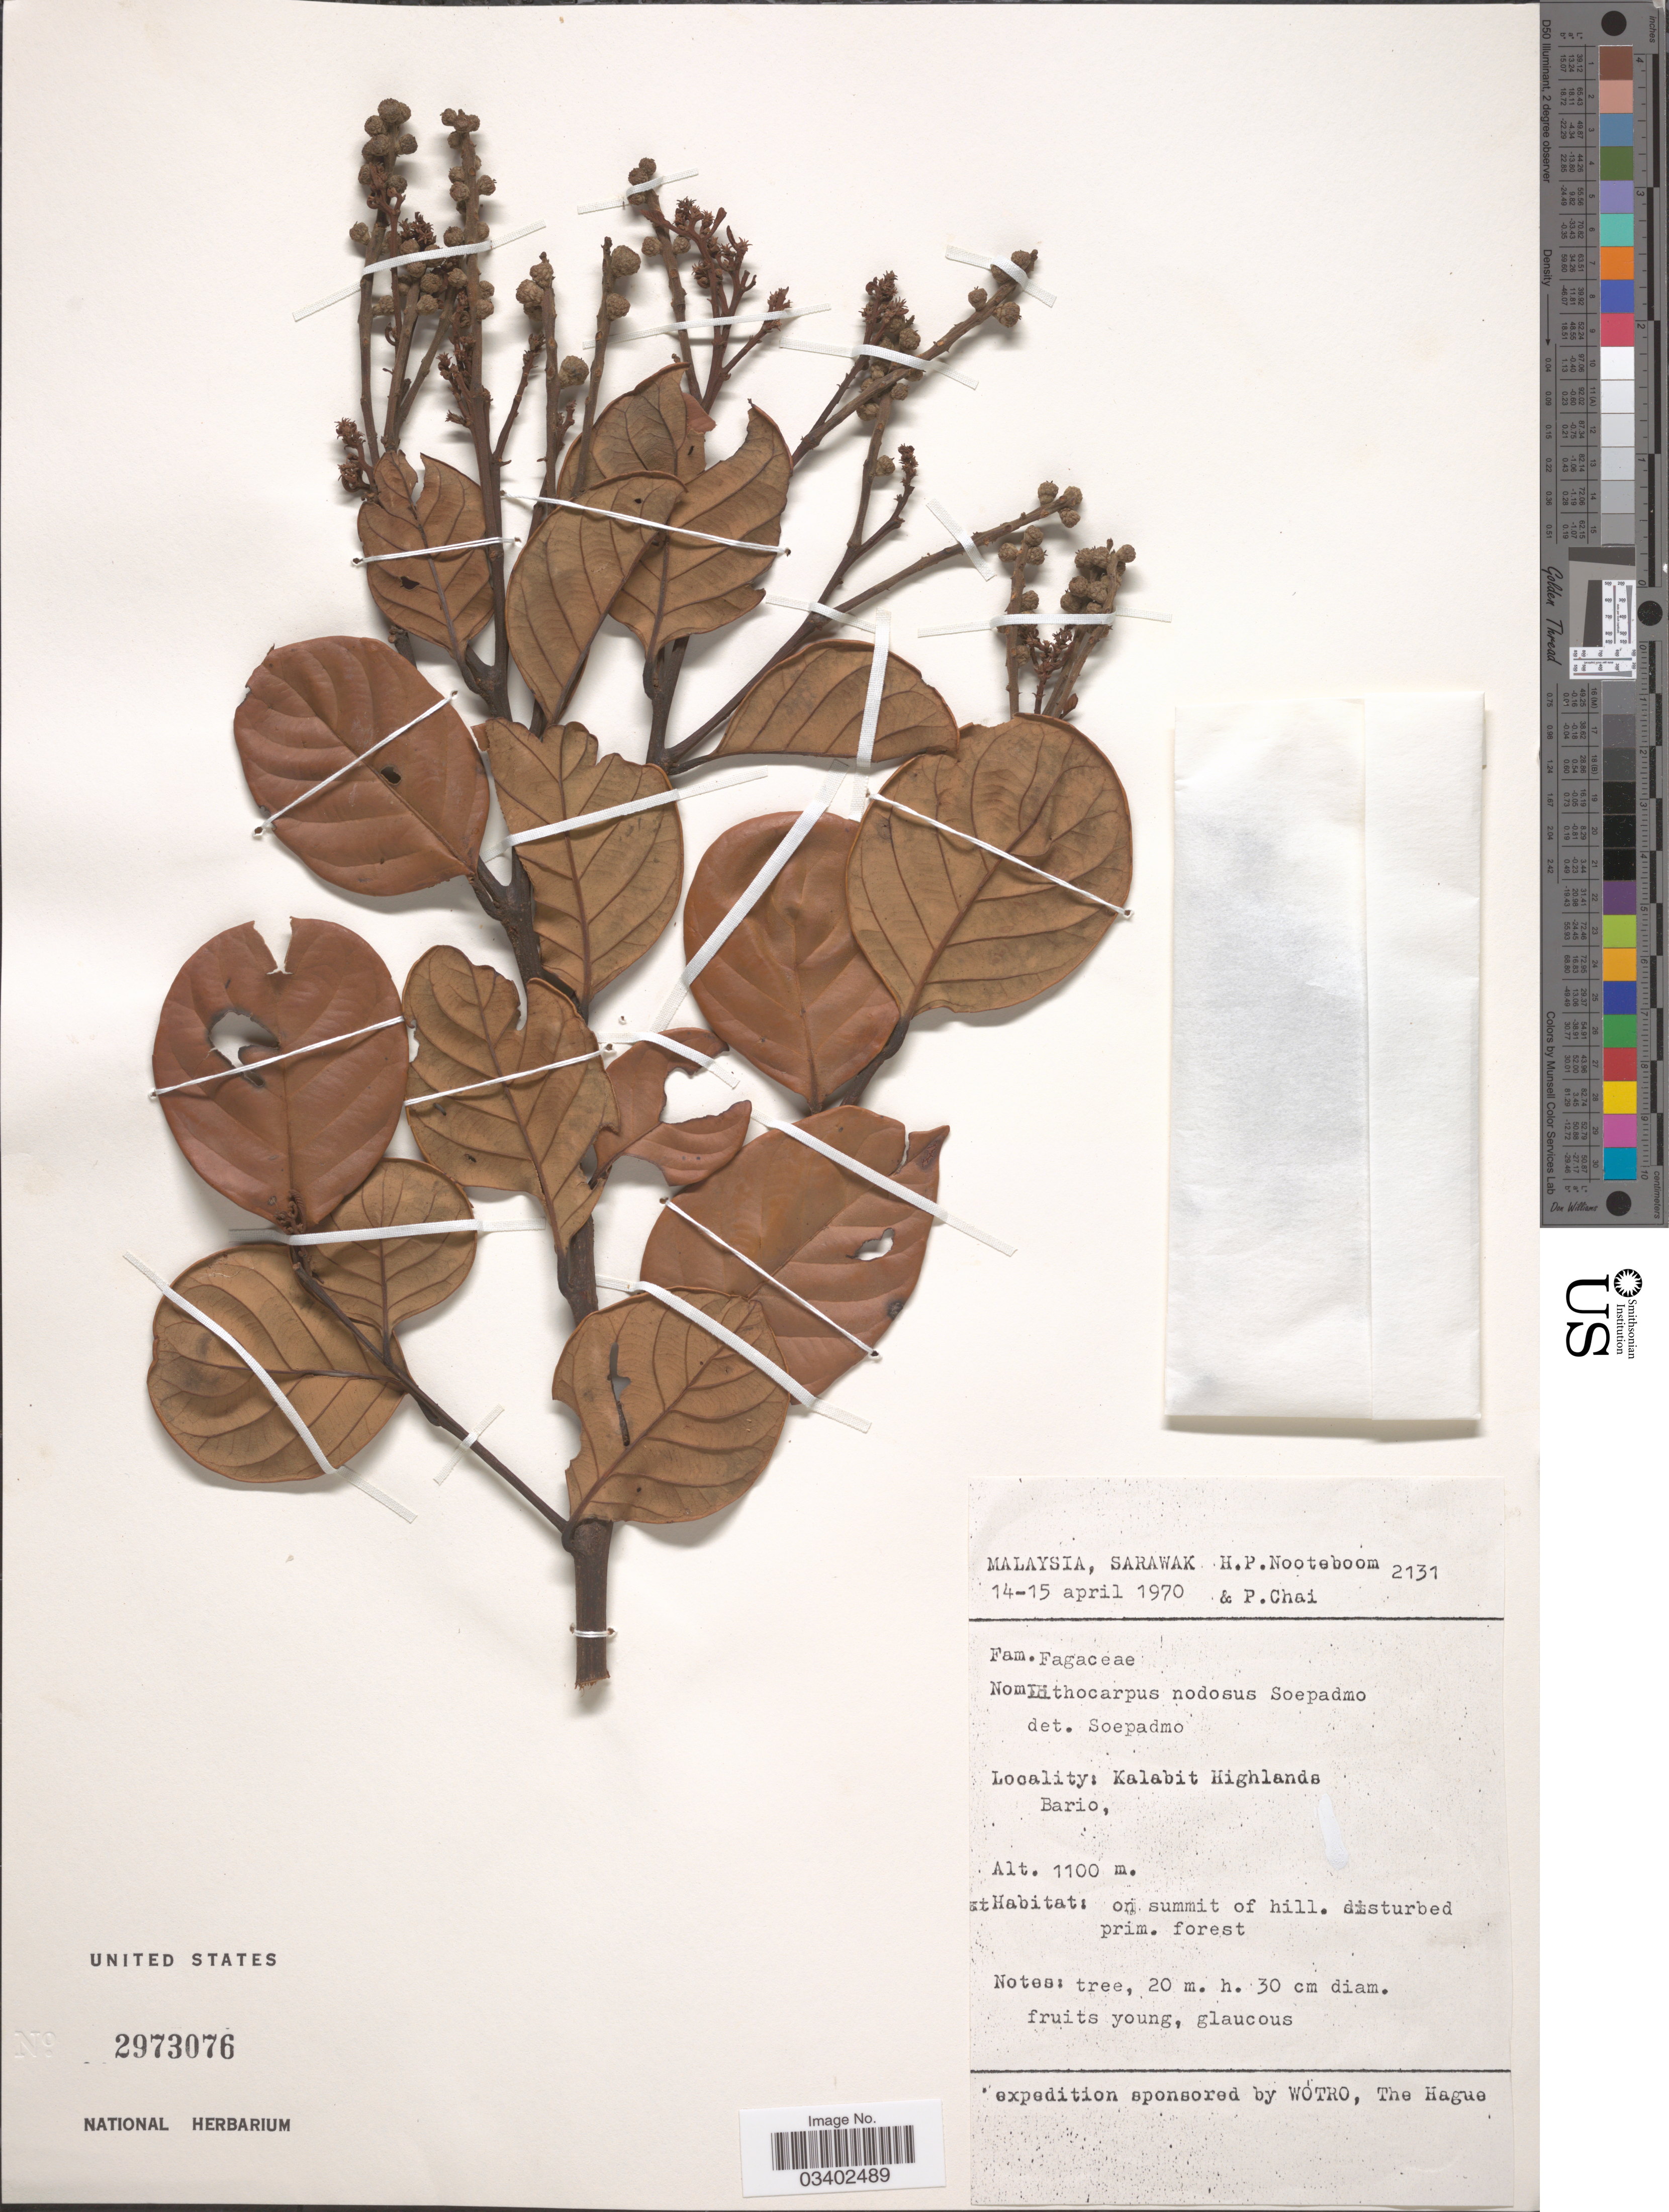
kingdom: Plantae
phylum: Tracheophyta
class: Magnoliopsida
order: Fagales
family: Fagaceae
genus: Lithocarpus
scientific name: Lithocarpus nodosus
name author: Soepadmo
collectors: H. P. Nooteboom & P. Chai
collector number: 2131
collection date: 1970-04-14/1970-04-15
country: Malaysia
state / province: Sarawak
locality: Kalabit Highlands. Bario. On summit of hill.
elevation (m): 1100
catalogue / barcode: US 2973076